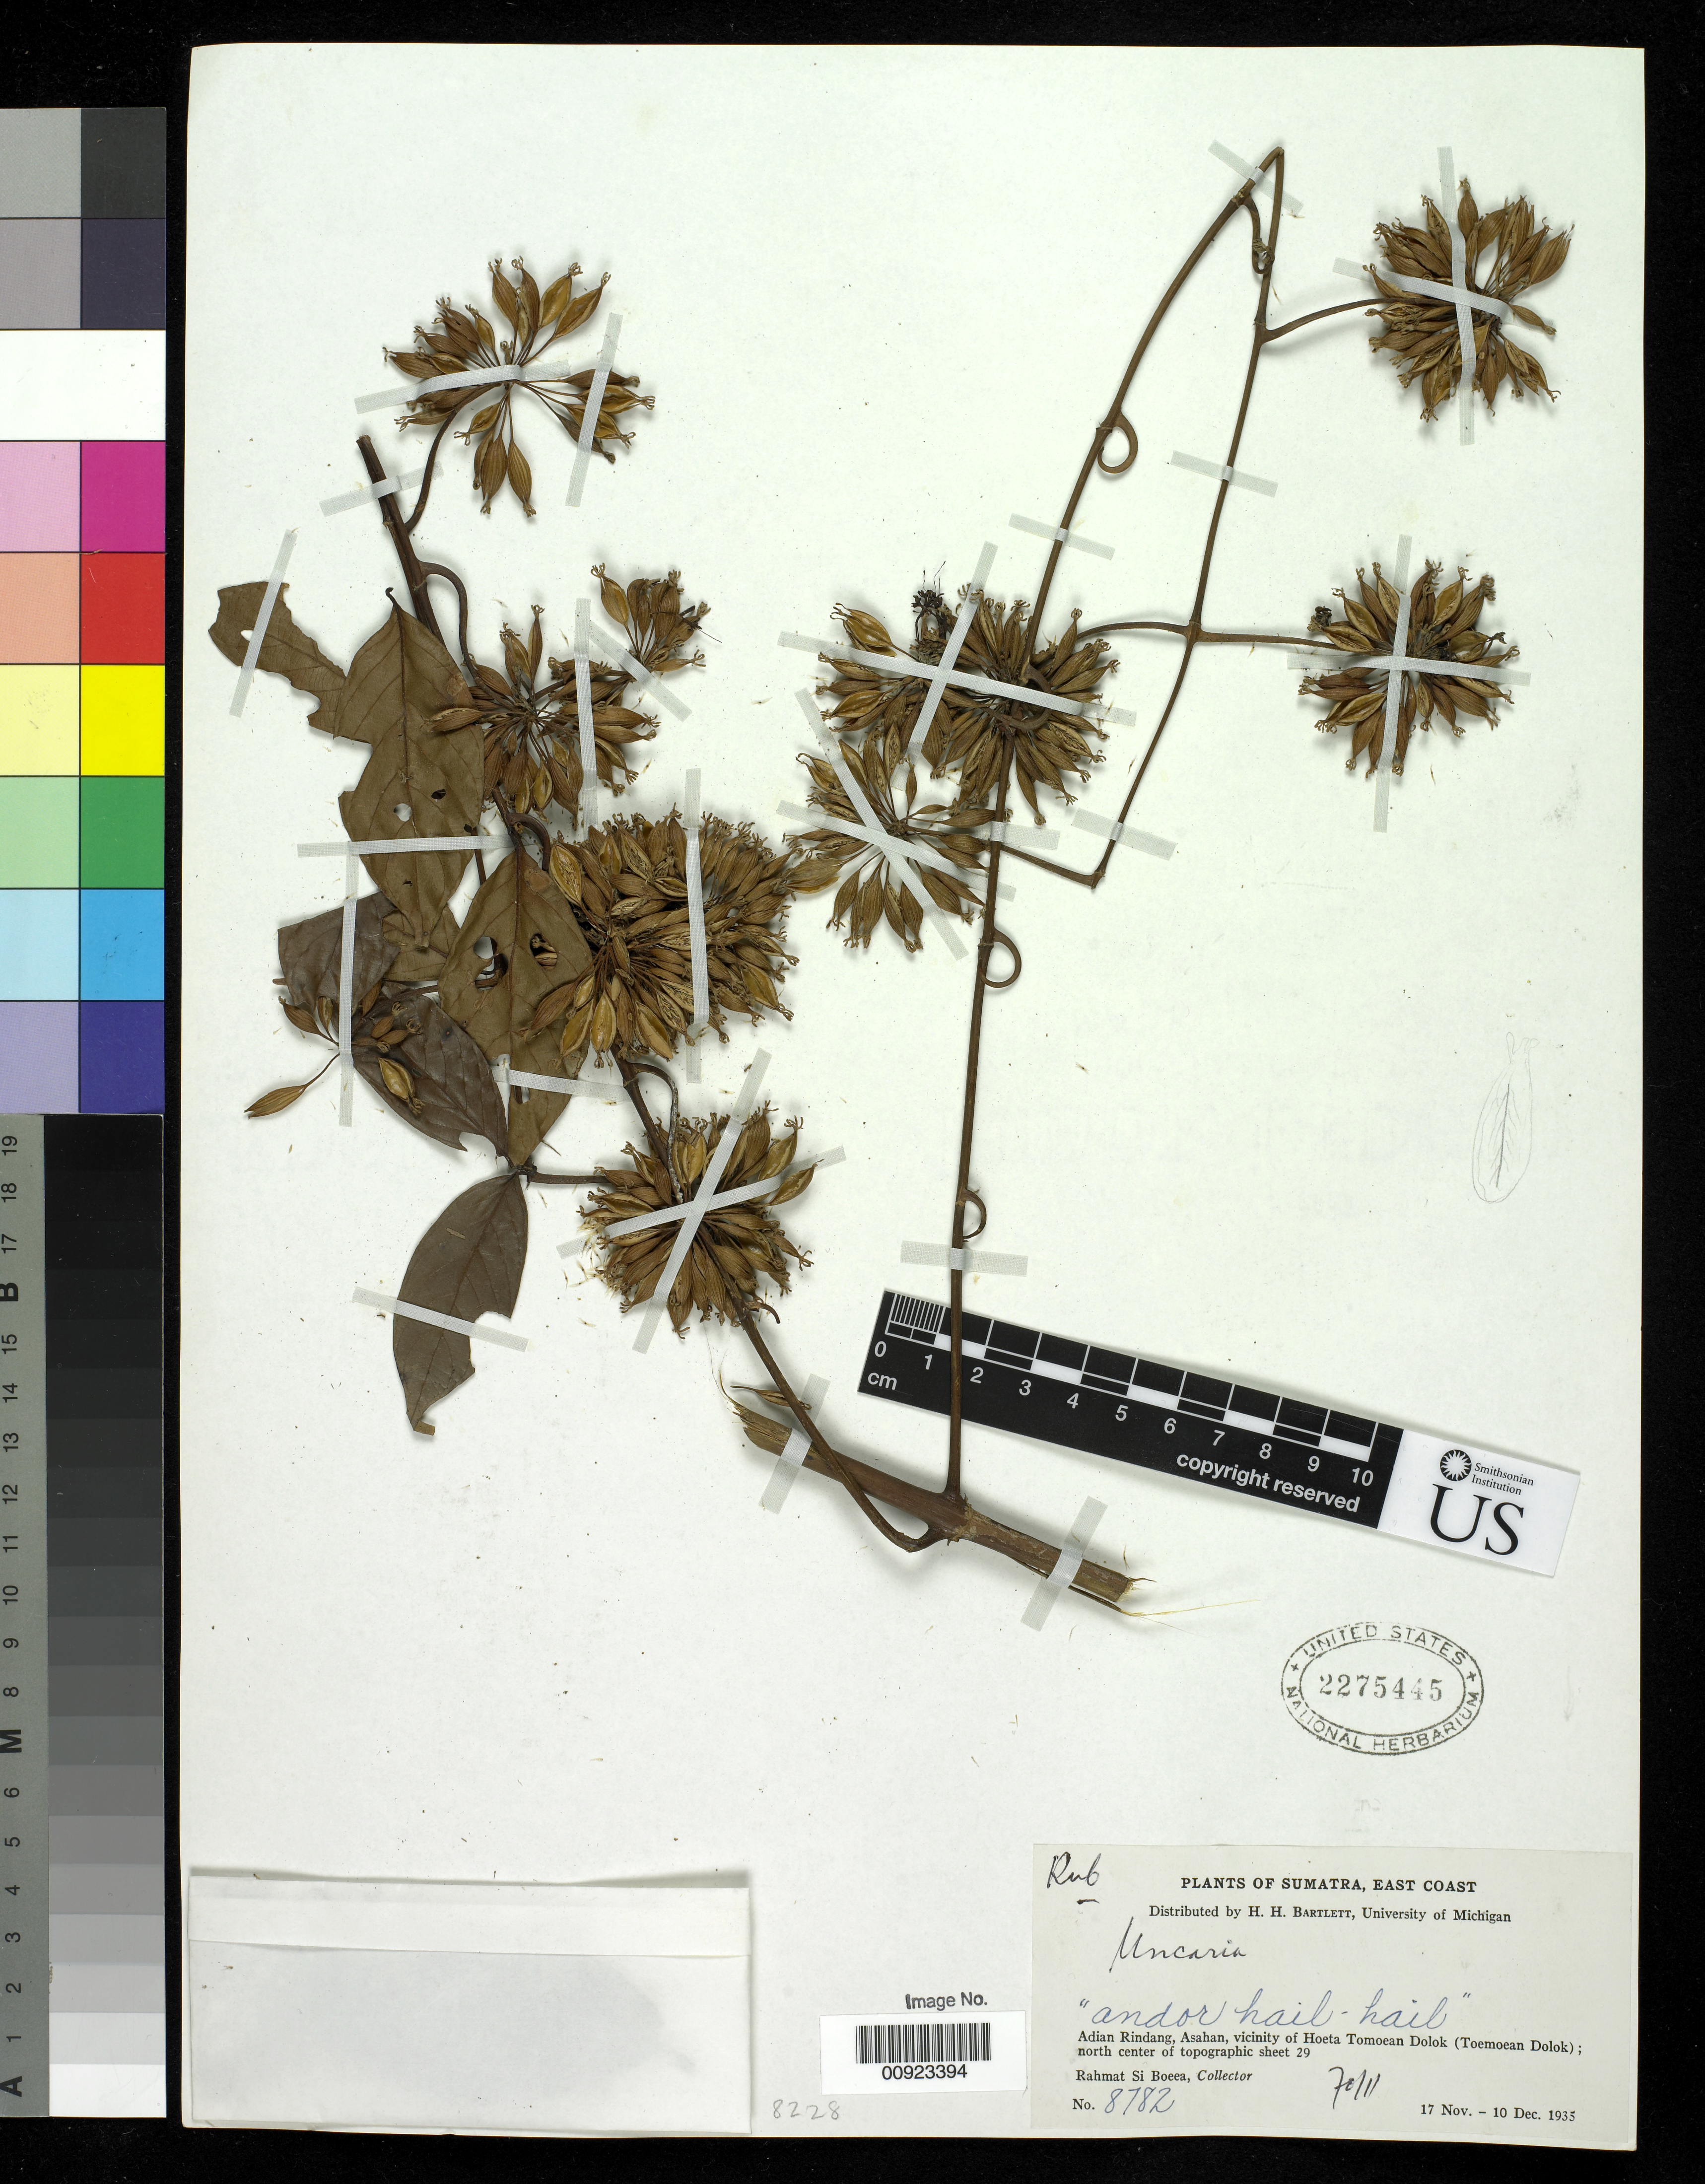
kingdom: Plantae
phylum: Tracheophyta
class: Magnoliopsida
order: Gentianales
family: Rubiaceae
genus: Uncaria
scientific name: Uncaria sp.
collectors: Rahmat Si Boeea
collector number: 8782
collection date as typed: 17 Nov 1935 to 10 Dec 1935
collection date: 1935-11-17/1935-12-10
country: Indonesia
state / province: Sumatra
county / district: Aceh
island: Sumatra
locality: Adian Rindang, Asahan, vicinity of Hoeta Tomoean Dolok (Toemoean Dolok)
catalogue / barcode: US 2275445